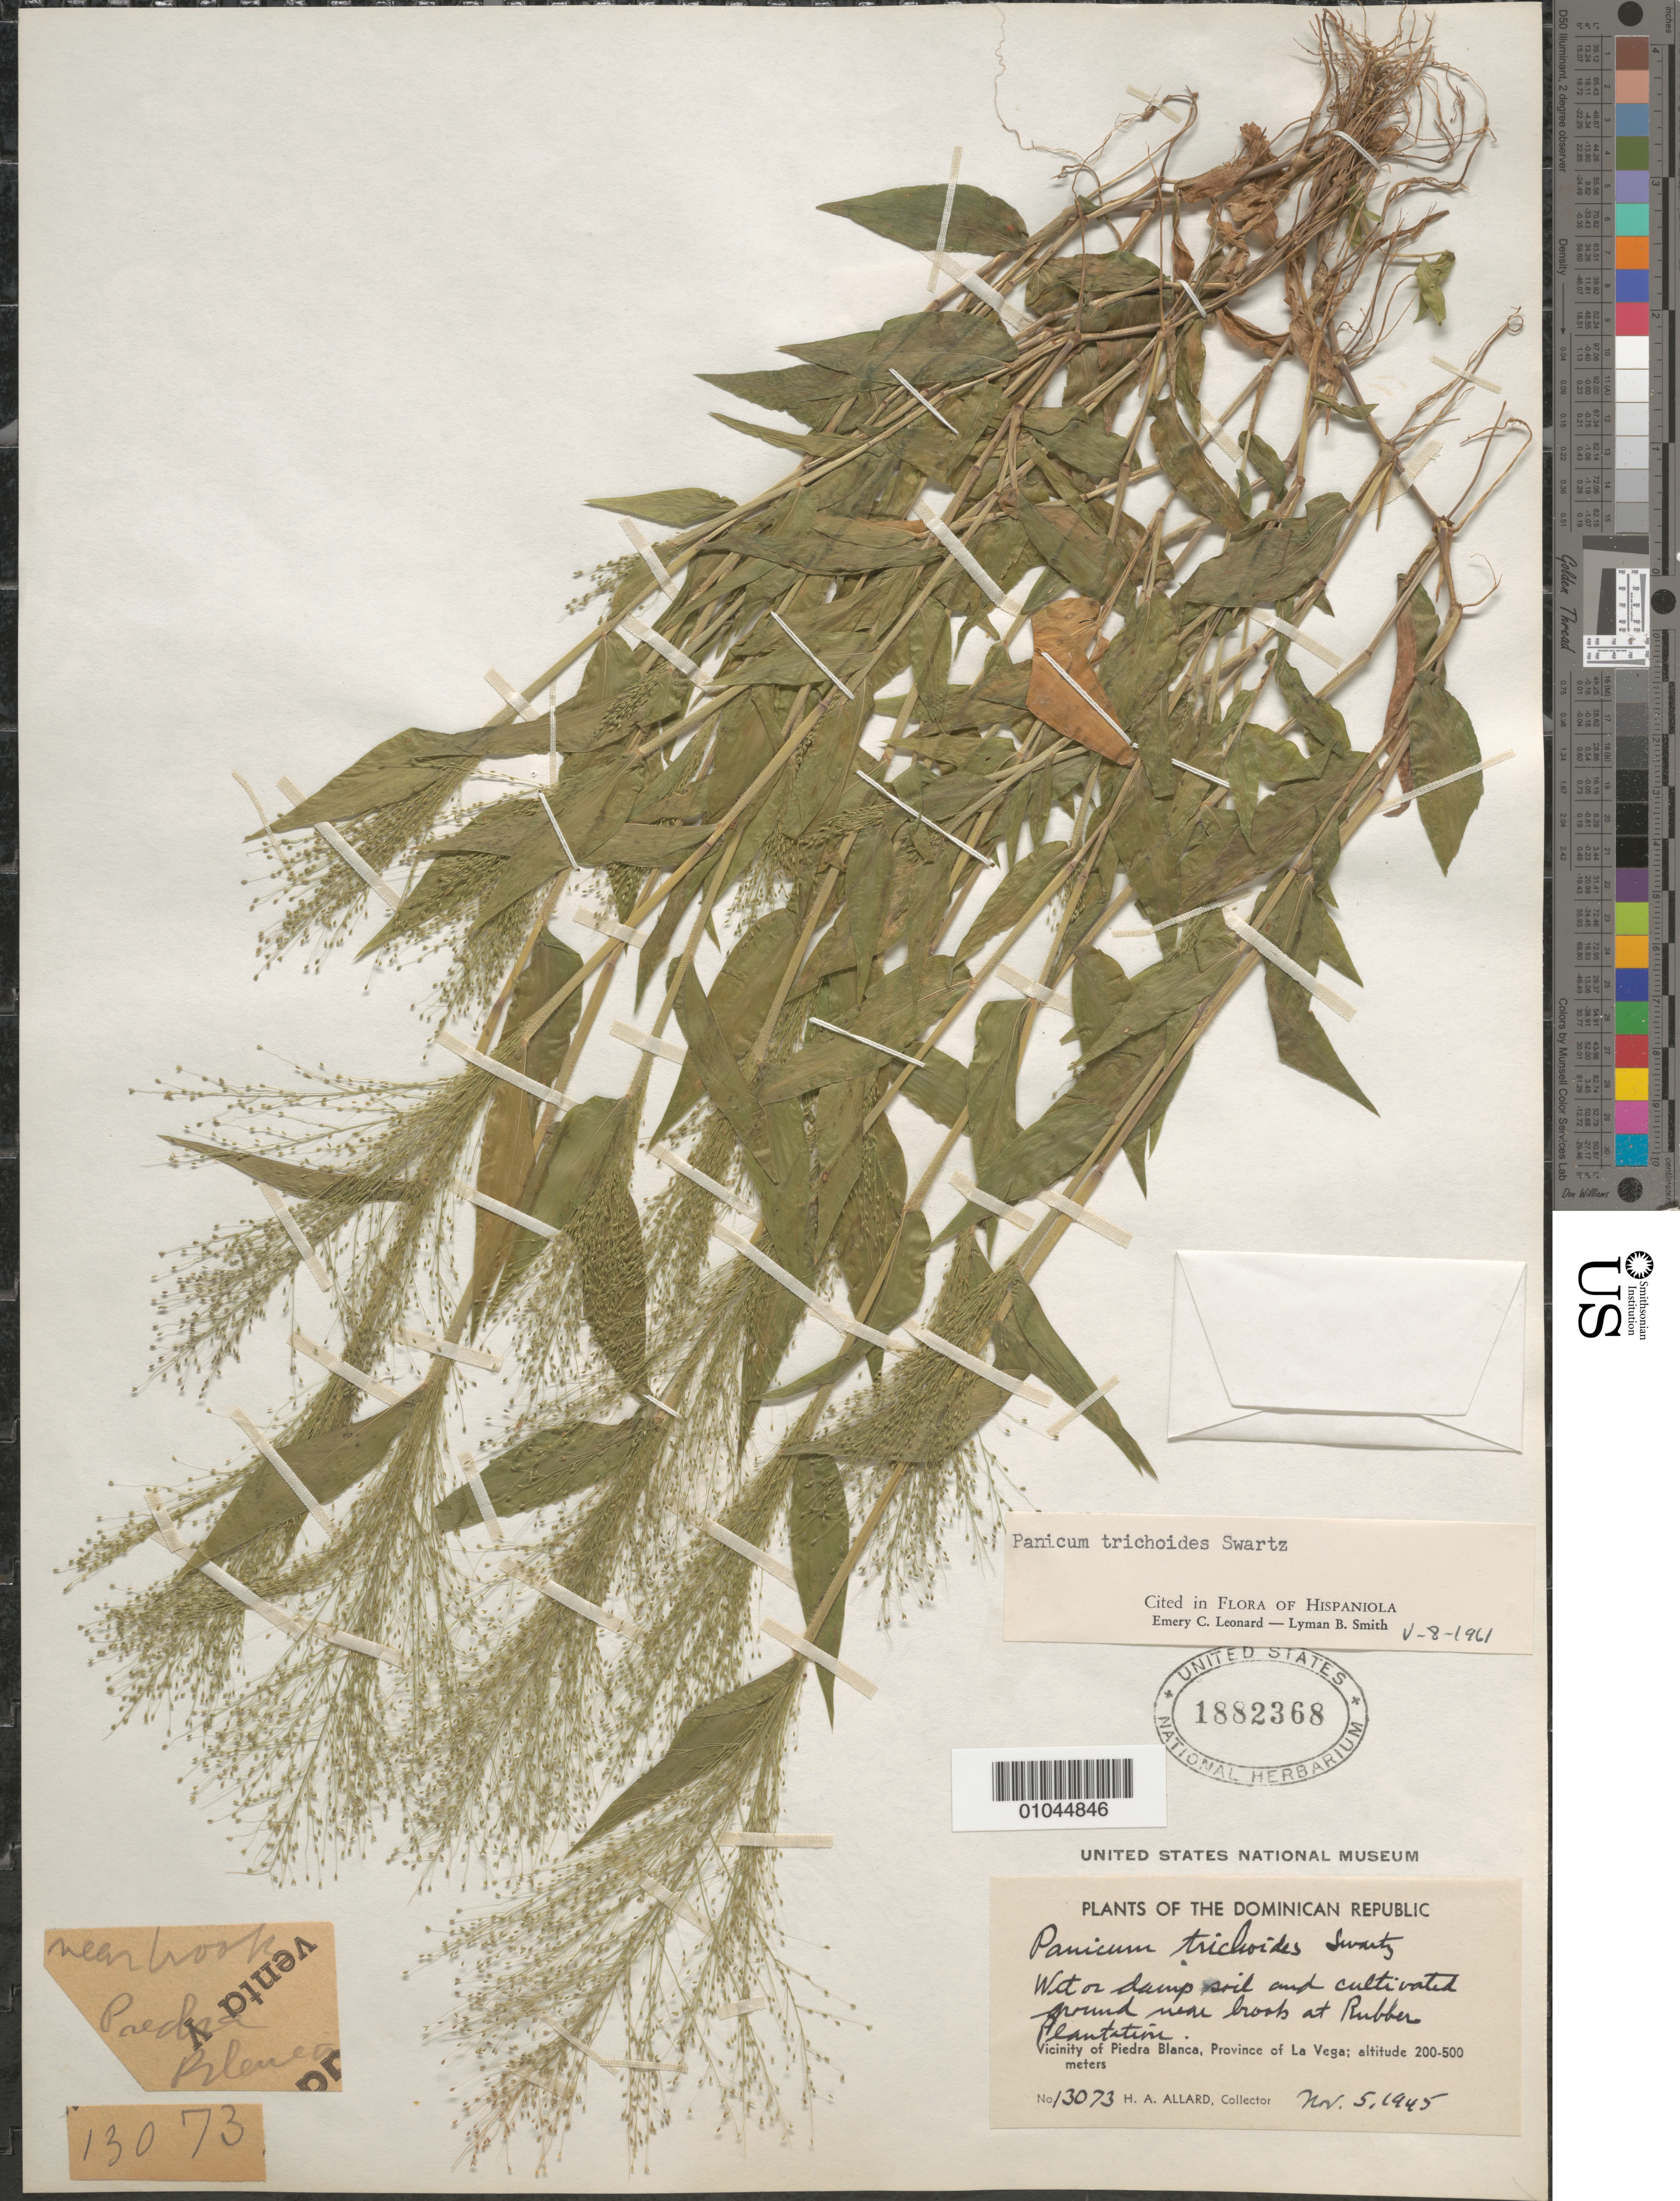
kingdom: Plantae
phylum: Tracheophyta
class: Liliopsida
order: Poales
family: Poaceae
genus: Panicum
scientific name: Panicum trichoides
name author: Sw.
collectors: H. A. Allard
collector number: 13073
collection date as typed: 05 Nov 1945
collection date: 1945-11-05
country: Dominican Republic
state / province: La Vega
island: Hispaniola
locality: Vicinity of Piedra Blanca, near [...] at rubber plantation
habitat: wet or damp soil and cultivated ground near rubber plantation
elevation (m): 200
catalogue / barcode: US 1882368